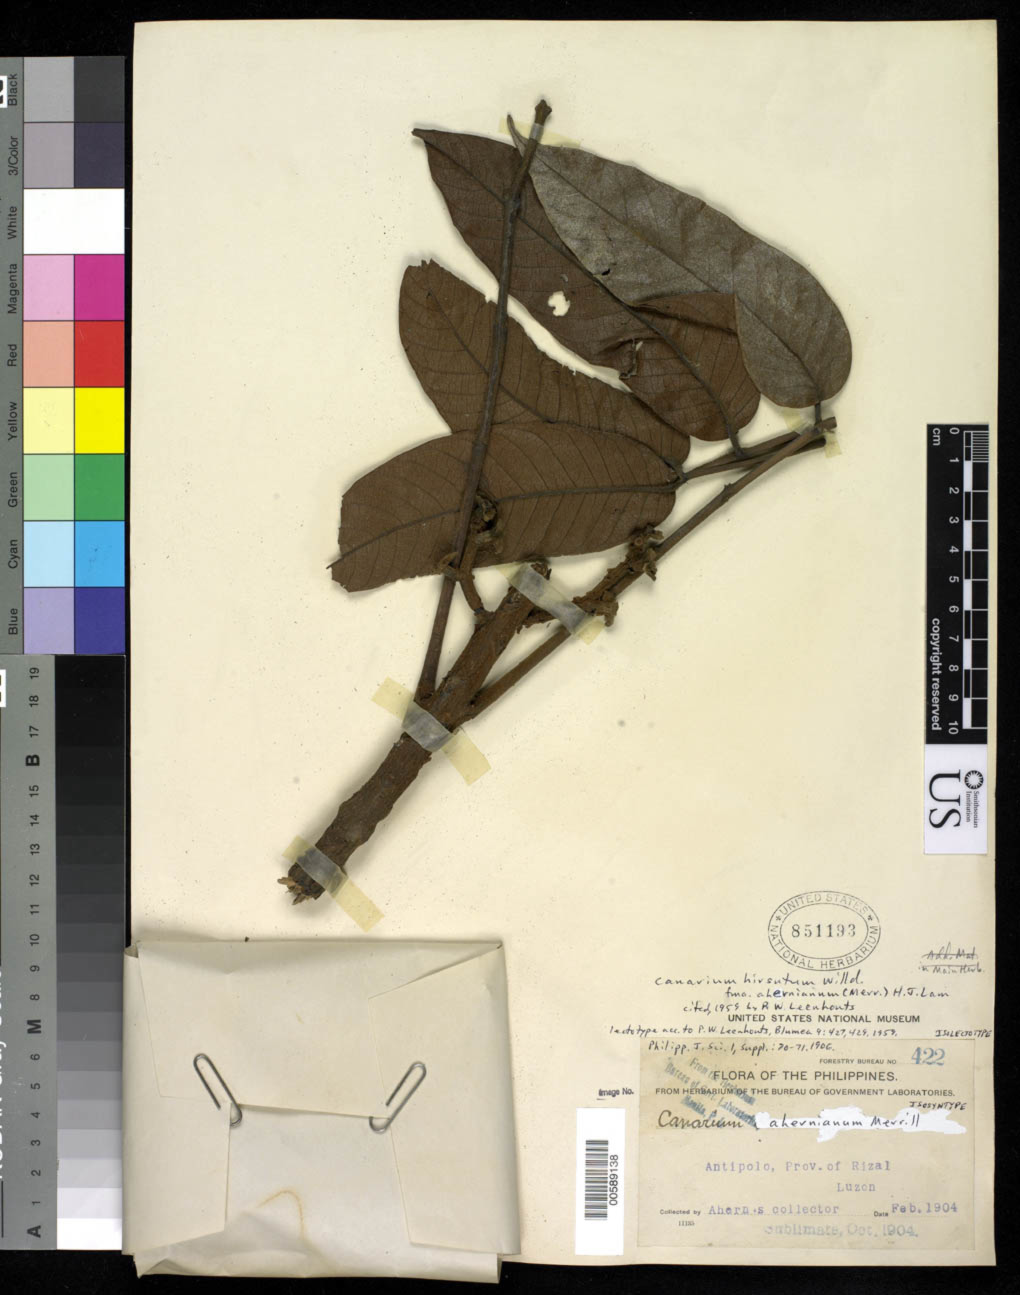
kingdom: Plantae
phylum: Tracheophyta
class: Magnoliopsida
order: Sapindales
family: Burseraceae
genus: Canarium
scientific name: Canarium ahernianum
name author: Merr.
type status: Isolectotype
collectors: Ahern's collector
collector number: For. Bur. 422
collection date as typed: Feb 1904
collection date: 1904-02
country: Philippines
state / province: Calabarzon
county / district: Rizal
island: Luzon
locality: Antipolo.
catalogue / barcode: US 851193